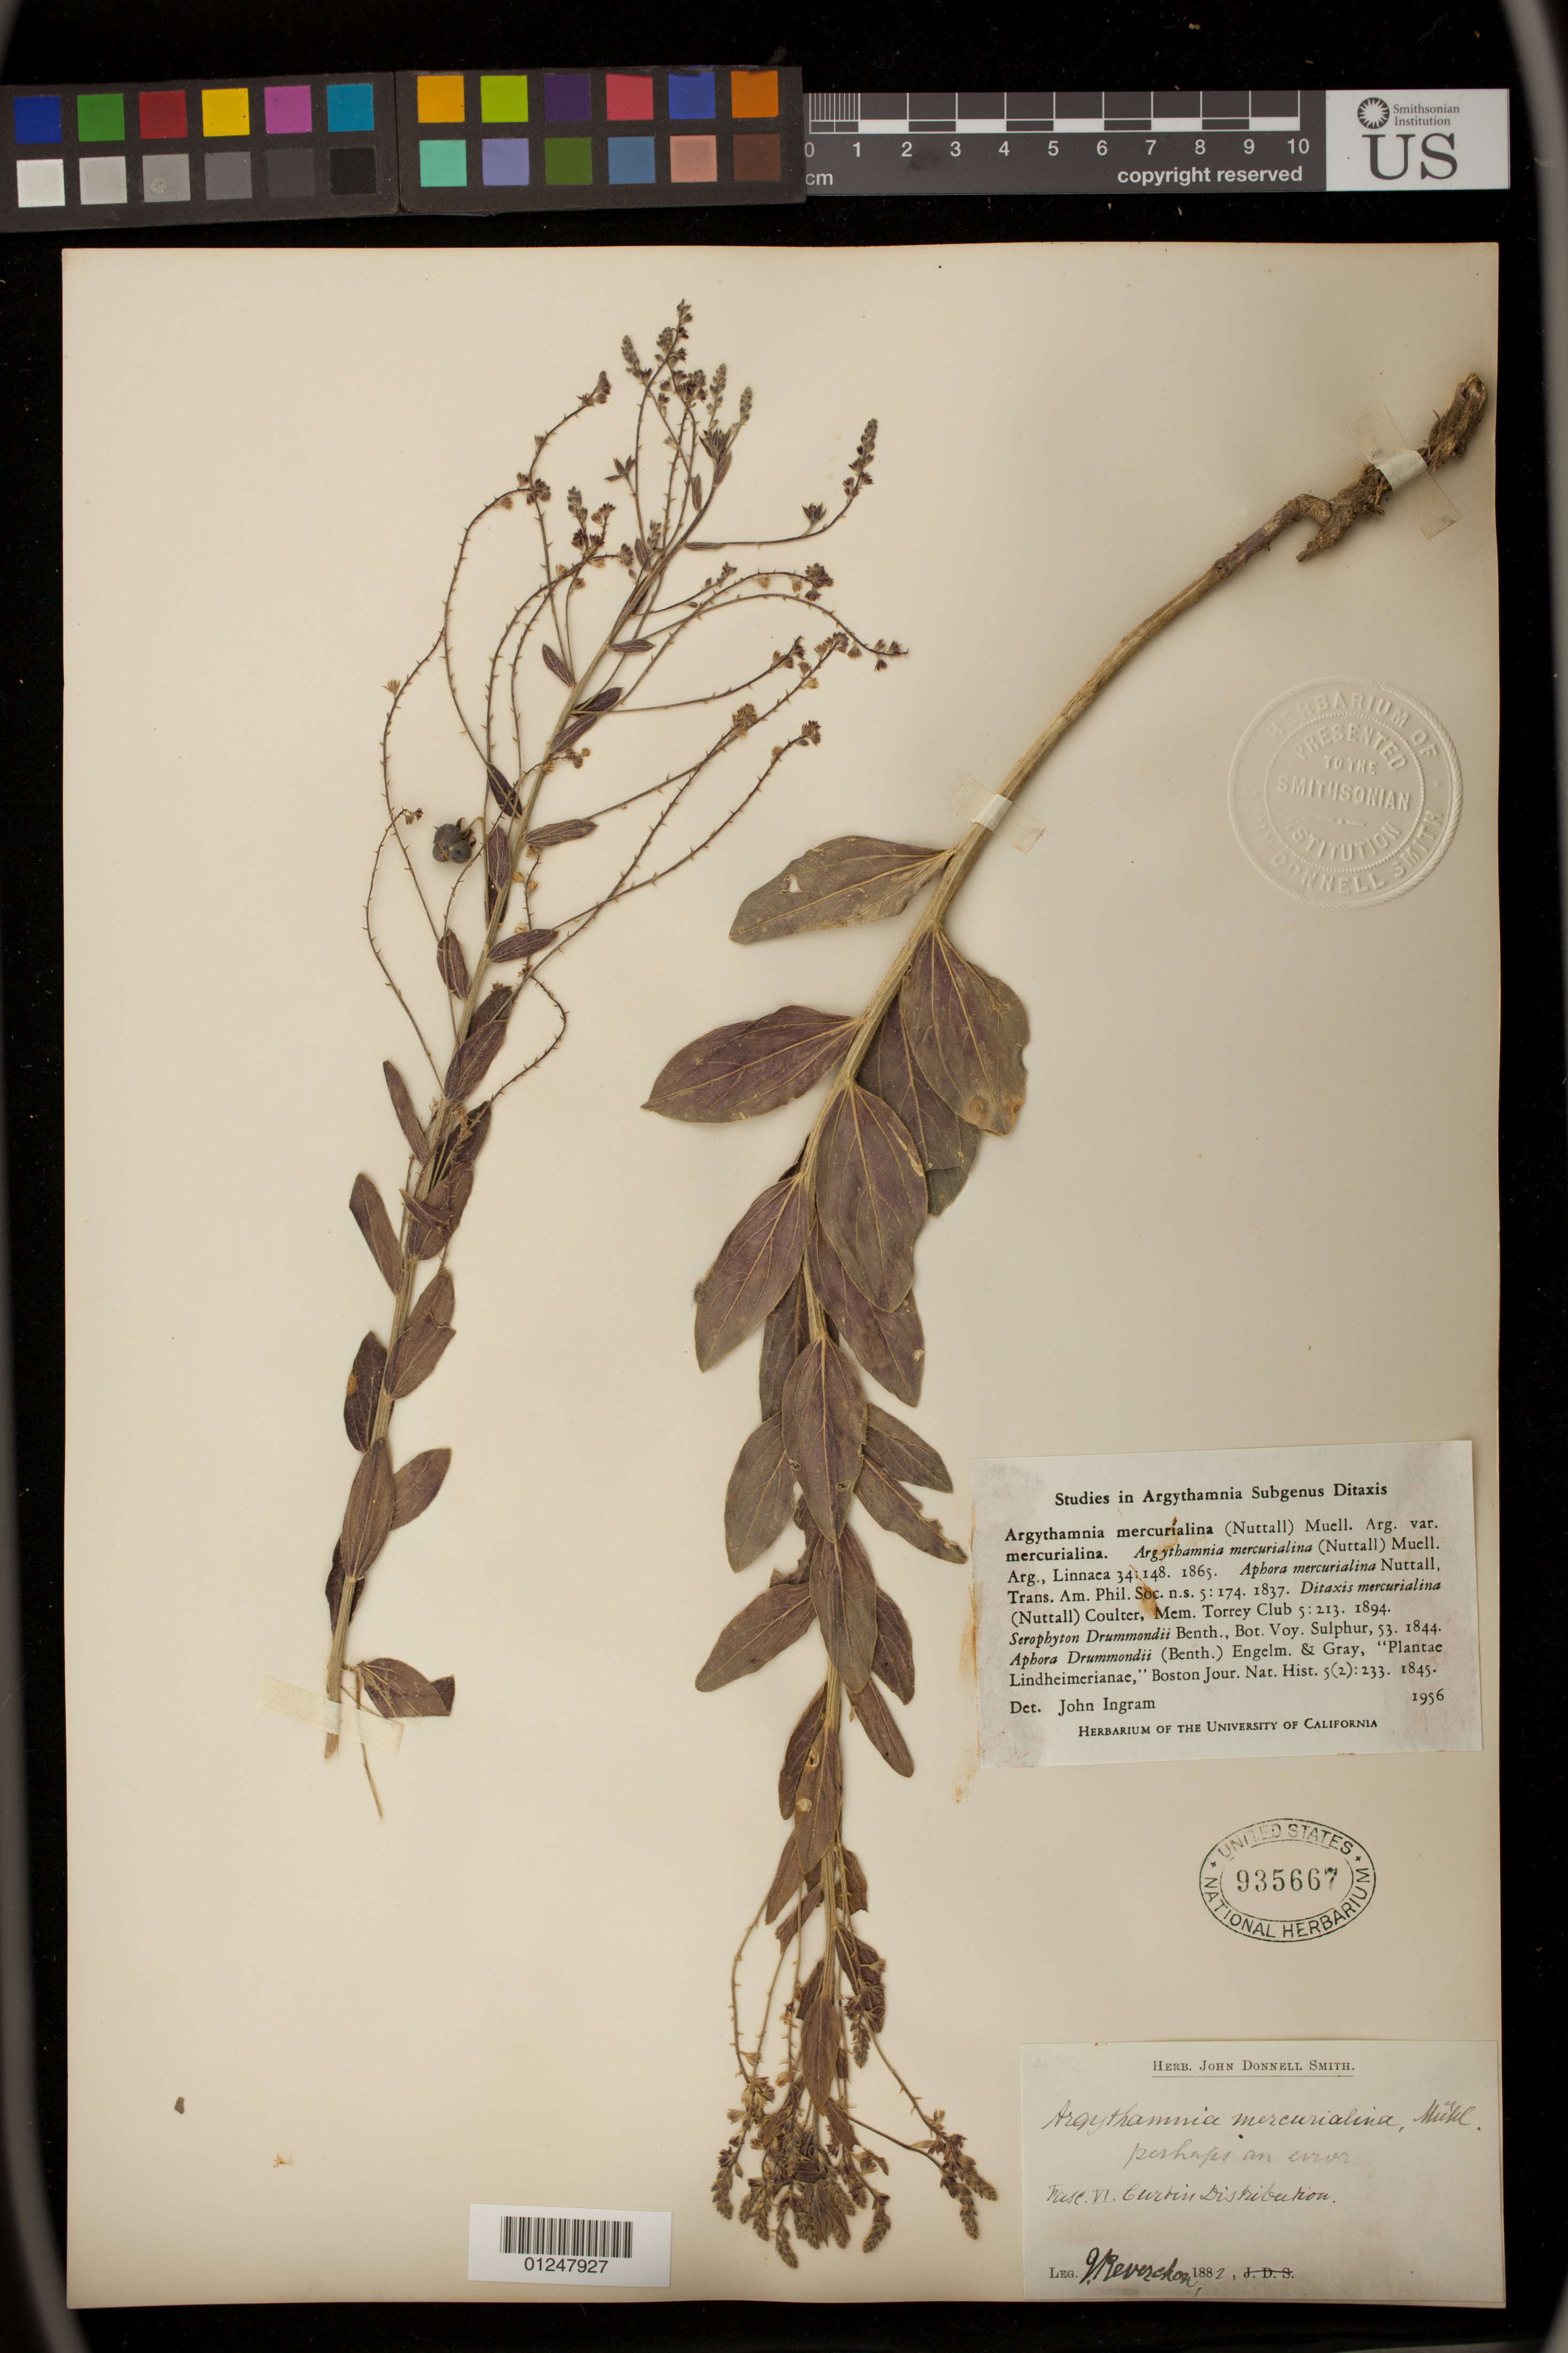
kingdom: Plantae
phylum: Tracheophyta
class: Magnoliopsida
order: Malpighiales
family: Euphorbiaceae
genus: Argythamnia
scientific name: Argythamnia mercurialina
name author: (Nutt.) Müll. Arg.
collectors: J. Reverchon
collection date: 1882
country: United States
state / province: Texas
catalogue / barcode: US 935667